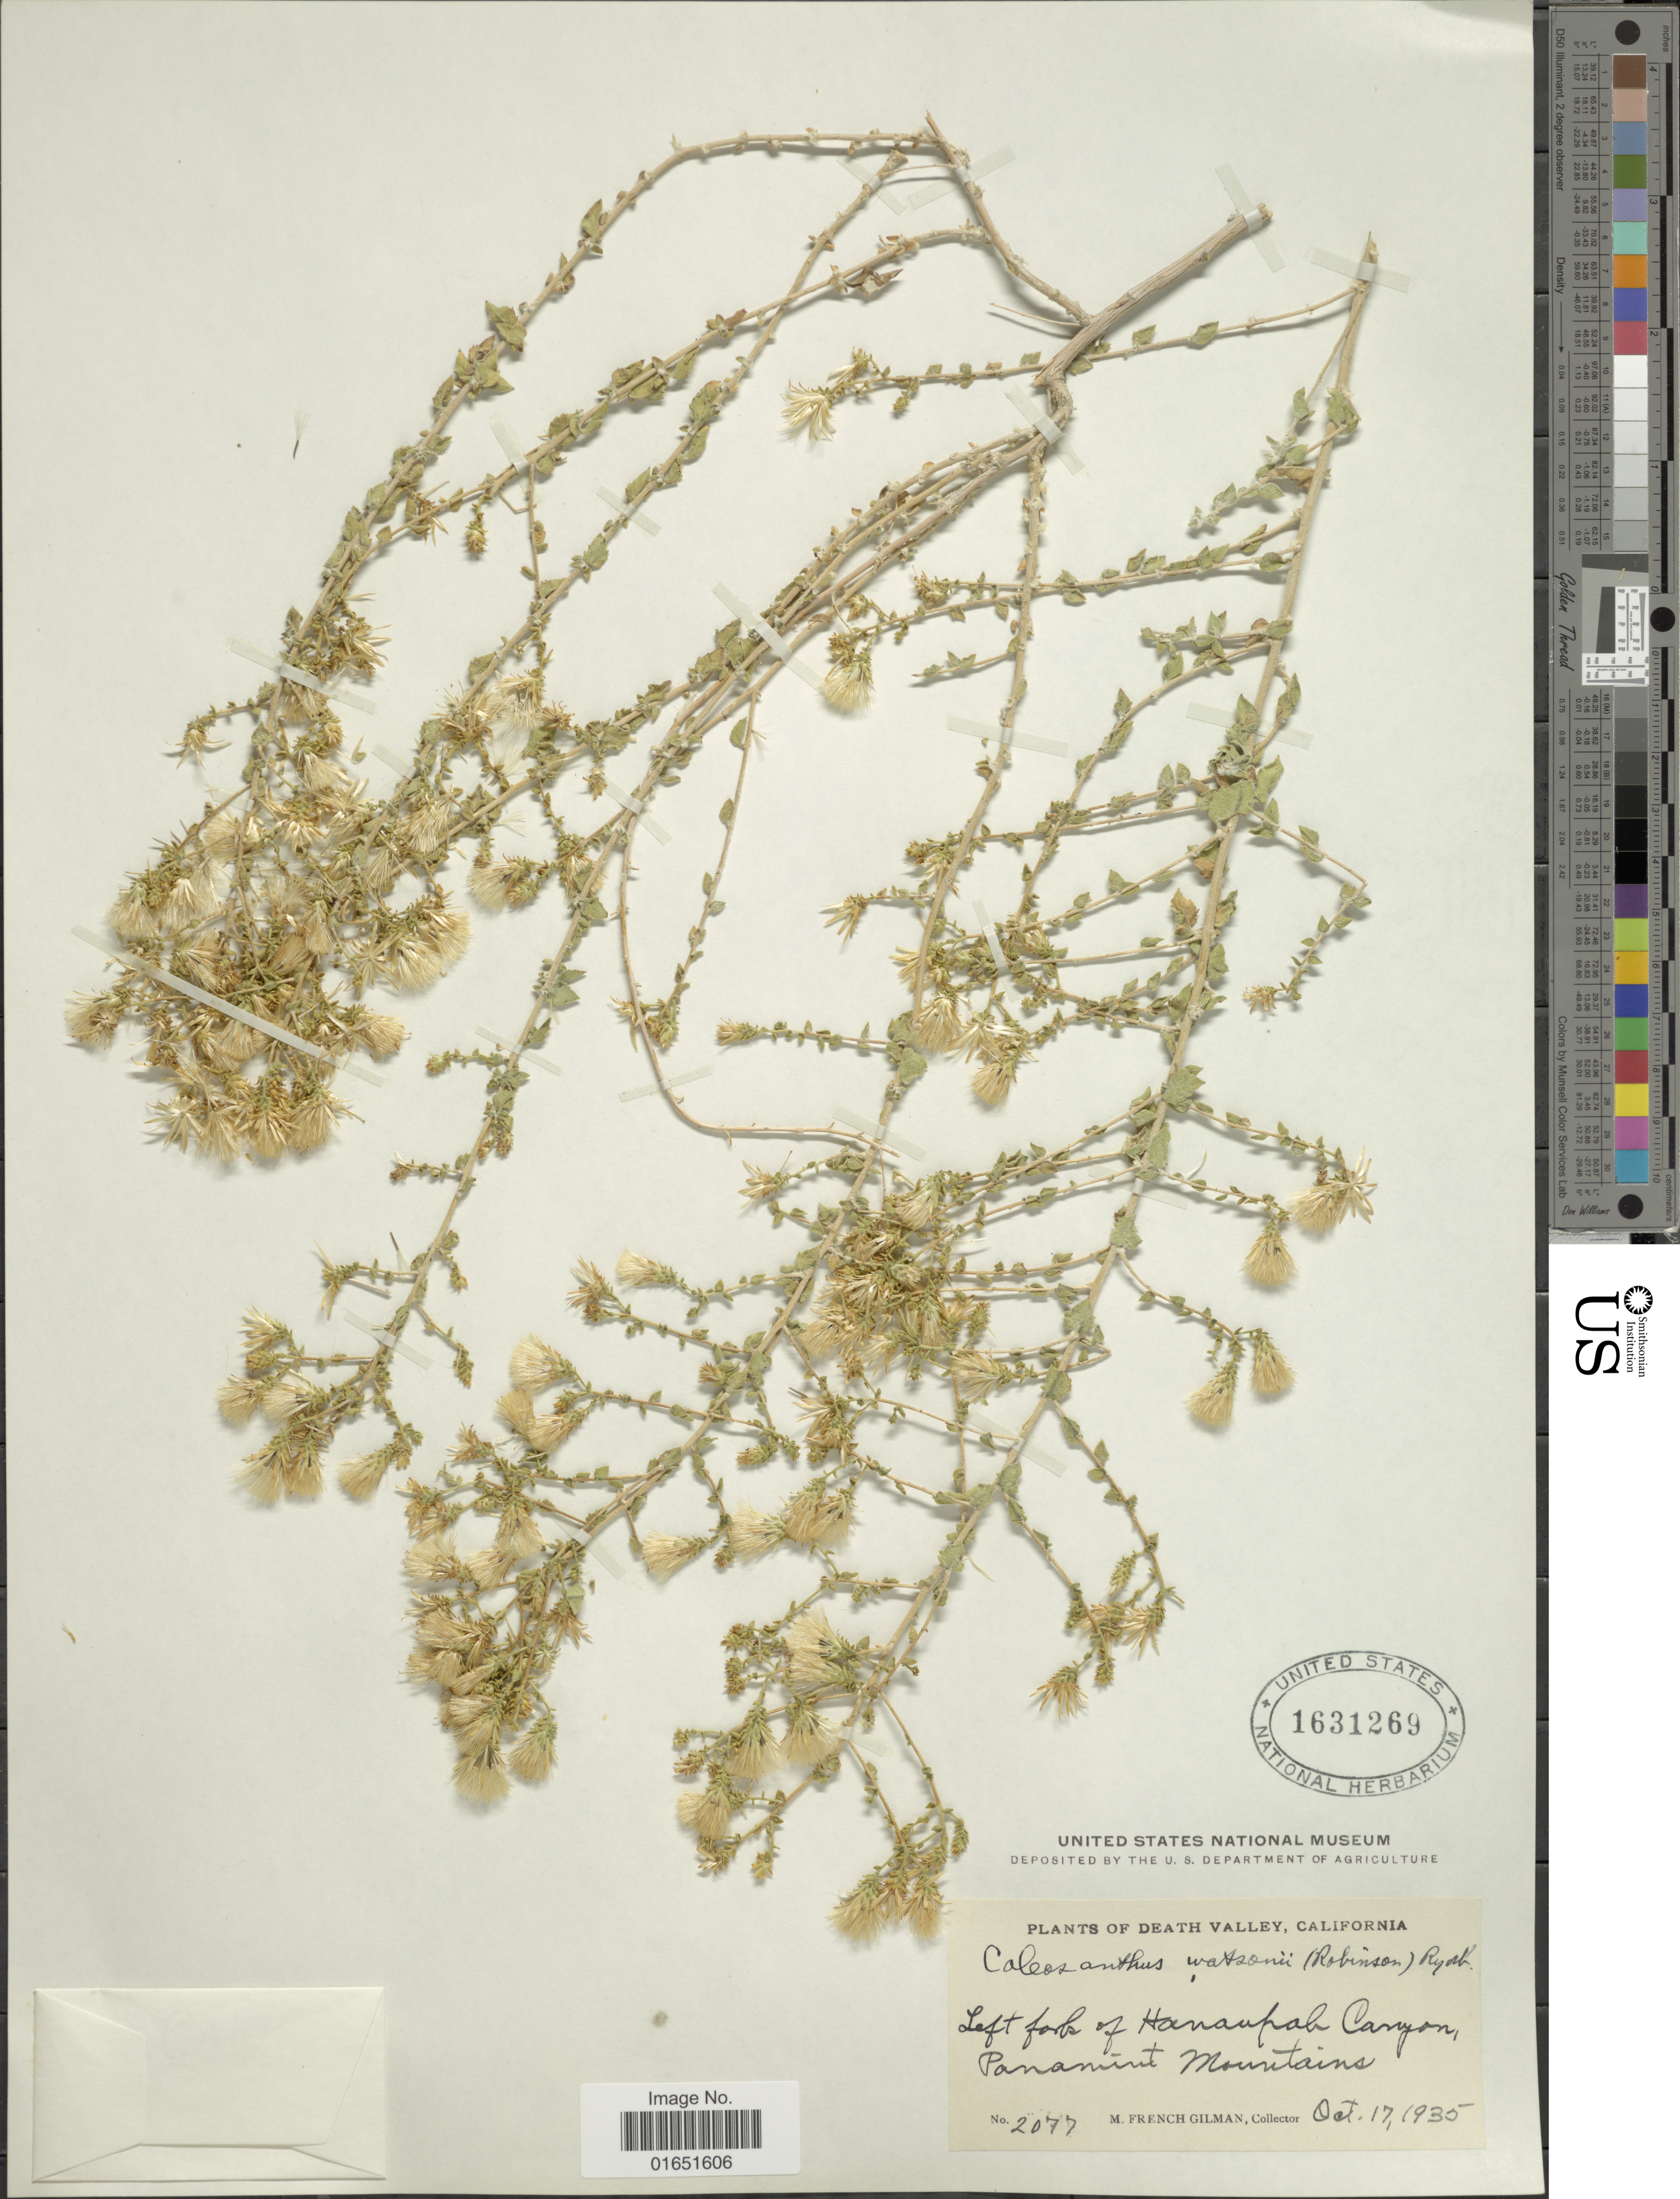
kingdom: Plantae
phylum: Tracheophyta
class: Magnoliopsida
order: Asterales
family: Asteraceae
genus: Brickellia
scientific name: Brickellia watsonii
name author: B.L. Rob.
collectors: M. F. Gilman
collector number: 2077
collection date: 1935-10-17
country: United States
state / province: California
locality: Death Valley, Left fork of Hanaupah Canyon, Panamiut Mountains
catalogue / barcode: US 1631269